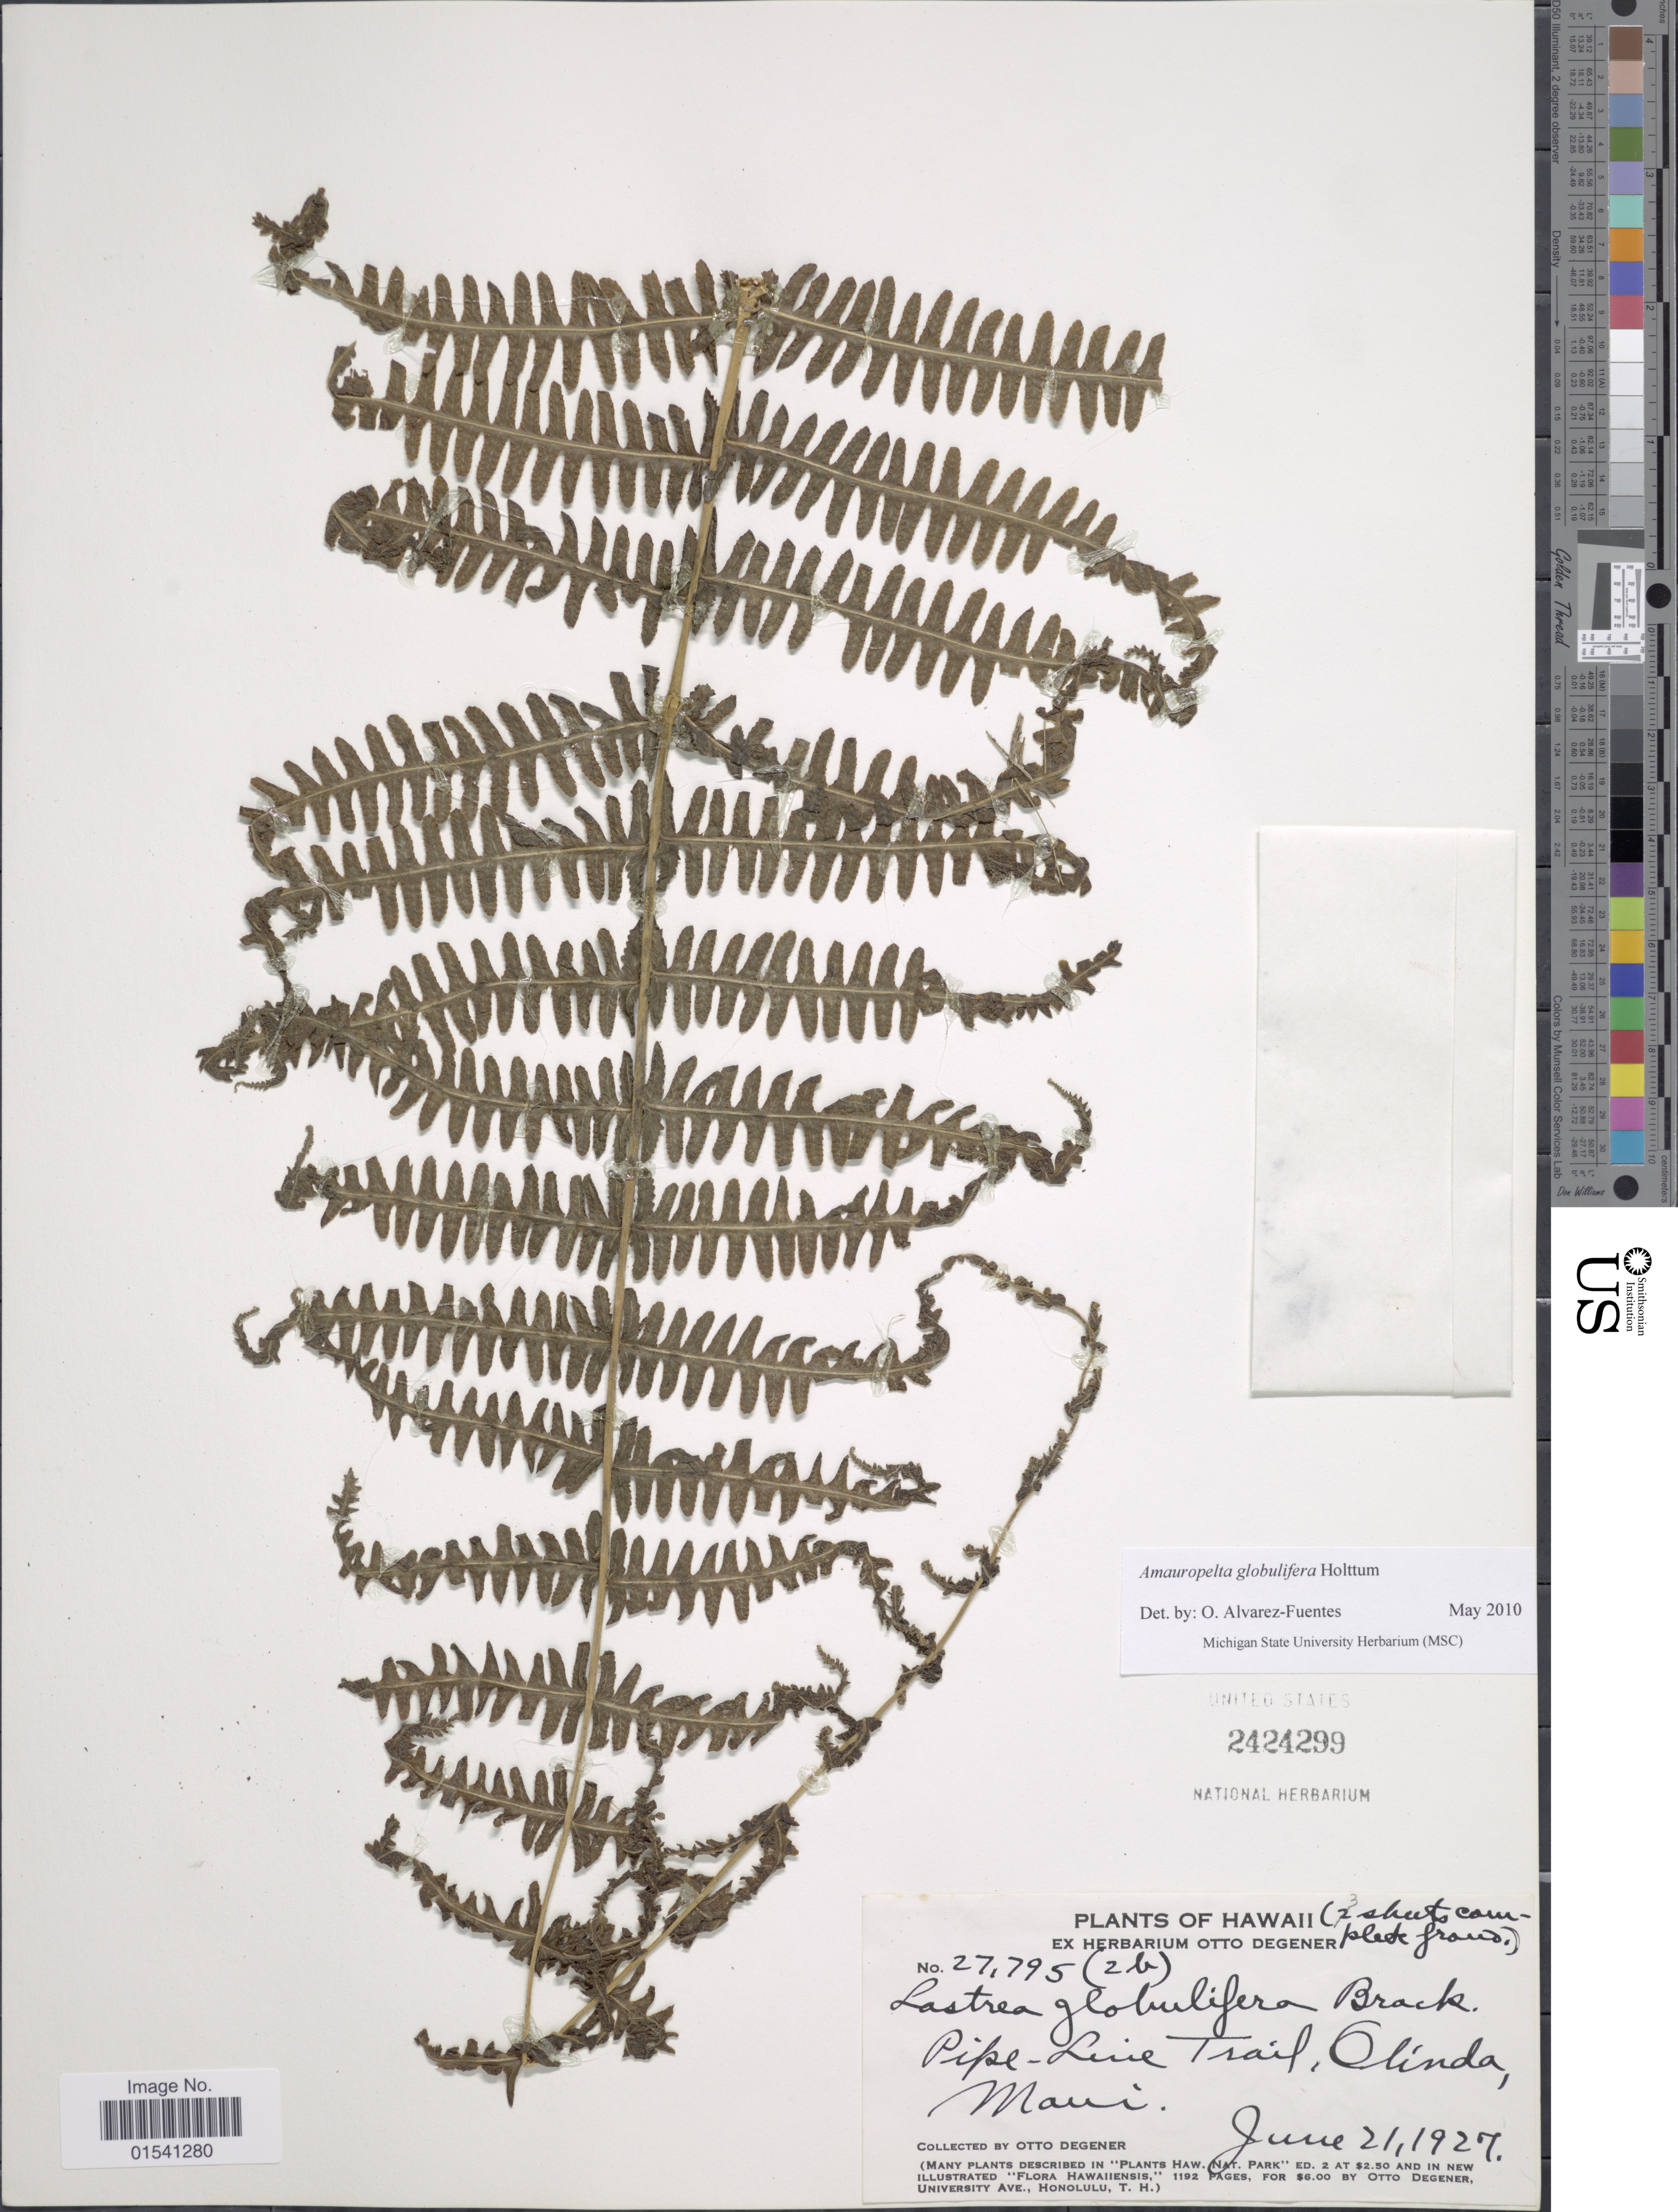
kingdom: Plantae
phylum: Tracheophyta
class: Polypodiopsida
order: Polypodiales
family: Thelypteridaceae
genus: Amauropelta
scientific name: Amauropelta globulifera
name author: (Brack.) Holttum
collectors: O. Degener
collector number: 27795/2b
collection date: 1927-06-21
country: United States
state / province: Hawaii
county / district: Maui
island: Maui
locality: Pipe-Line Trail, Olina, Maui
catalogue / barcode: US 2424299